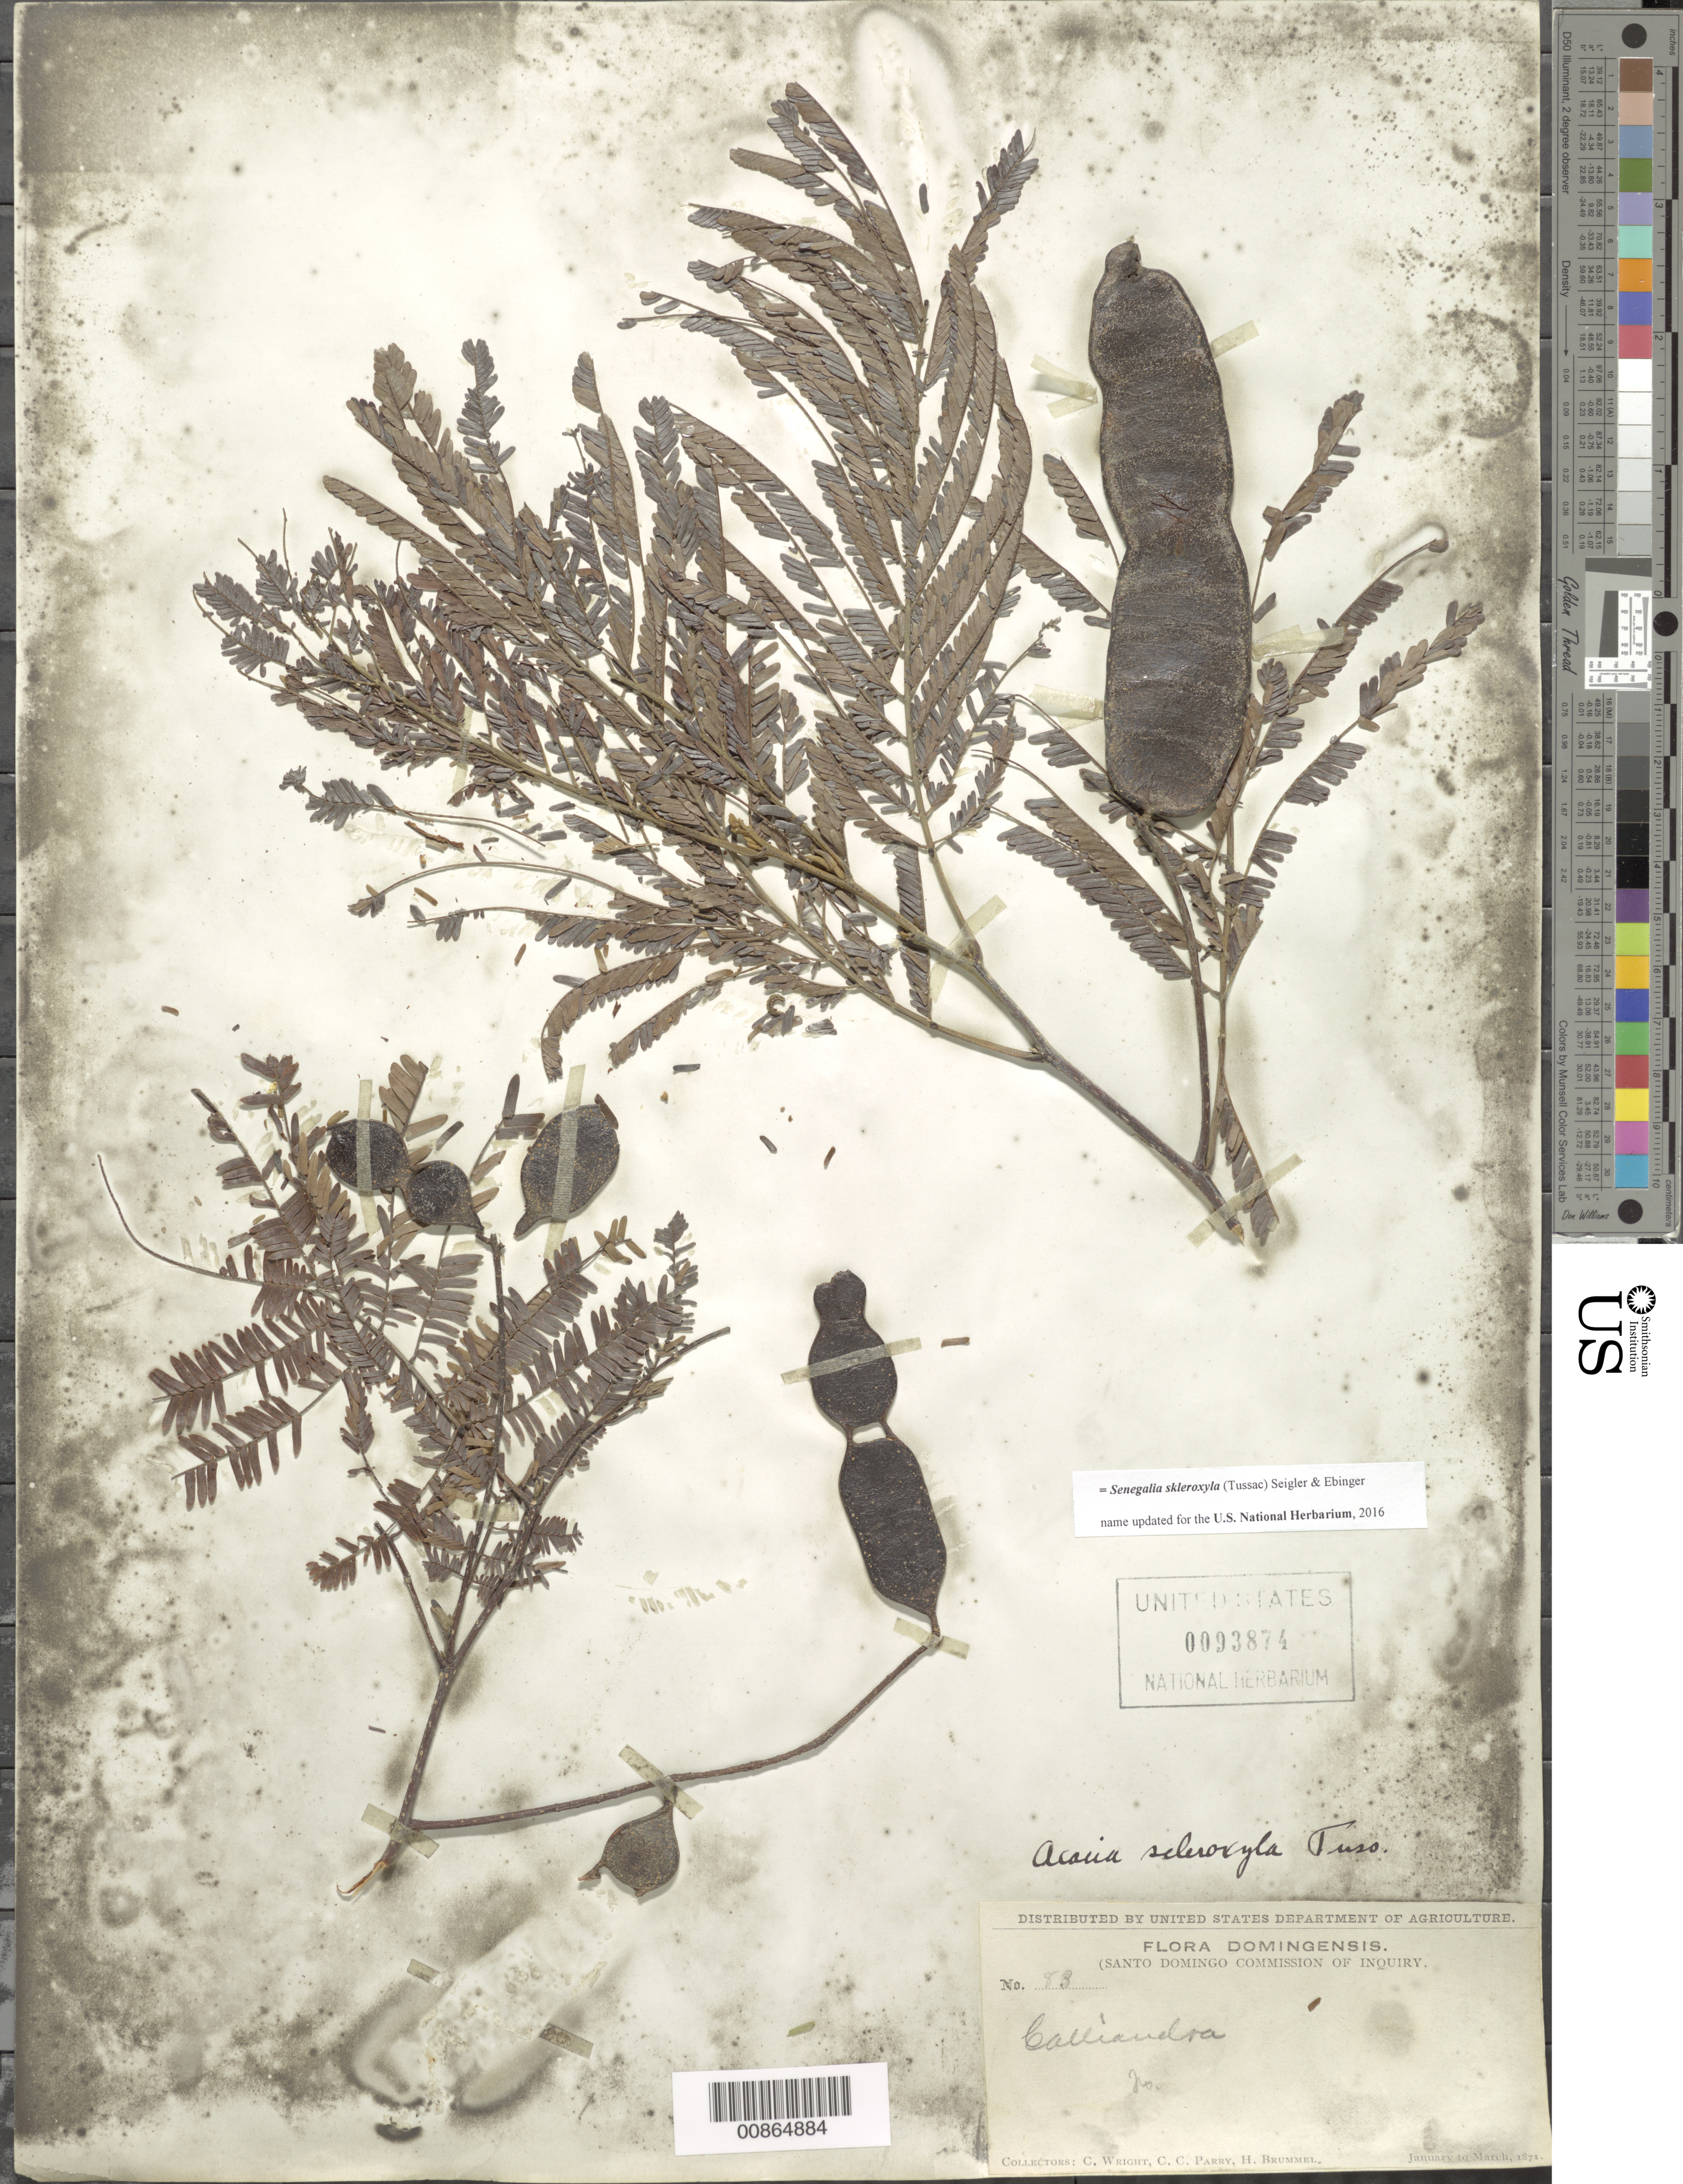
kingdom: Plantae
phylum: Tracheophyta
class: Magnoliopsida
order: Fabales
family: Fabaceae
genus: Parasenegalia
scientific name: Parasenegalia skleroxyla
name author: (Tussac) Seigler & Ebinger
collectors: C. Wright, C. C. Parry & H. Brummel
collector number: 83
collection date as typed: Jan 1871 to -- Mar 1871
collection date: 1871-01/1871-03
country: Dominican Republic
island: Hispaniola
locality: Dominican Republic.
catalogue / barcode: US 93874